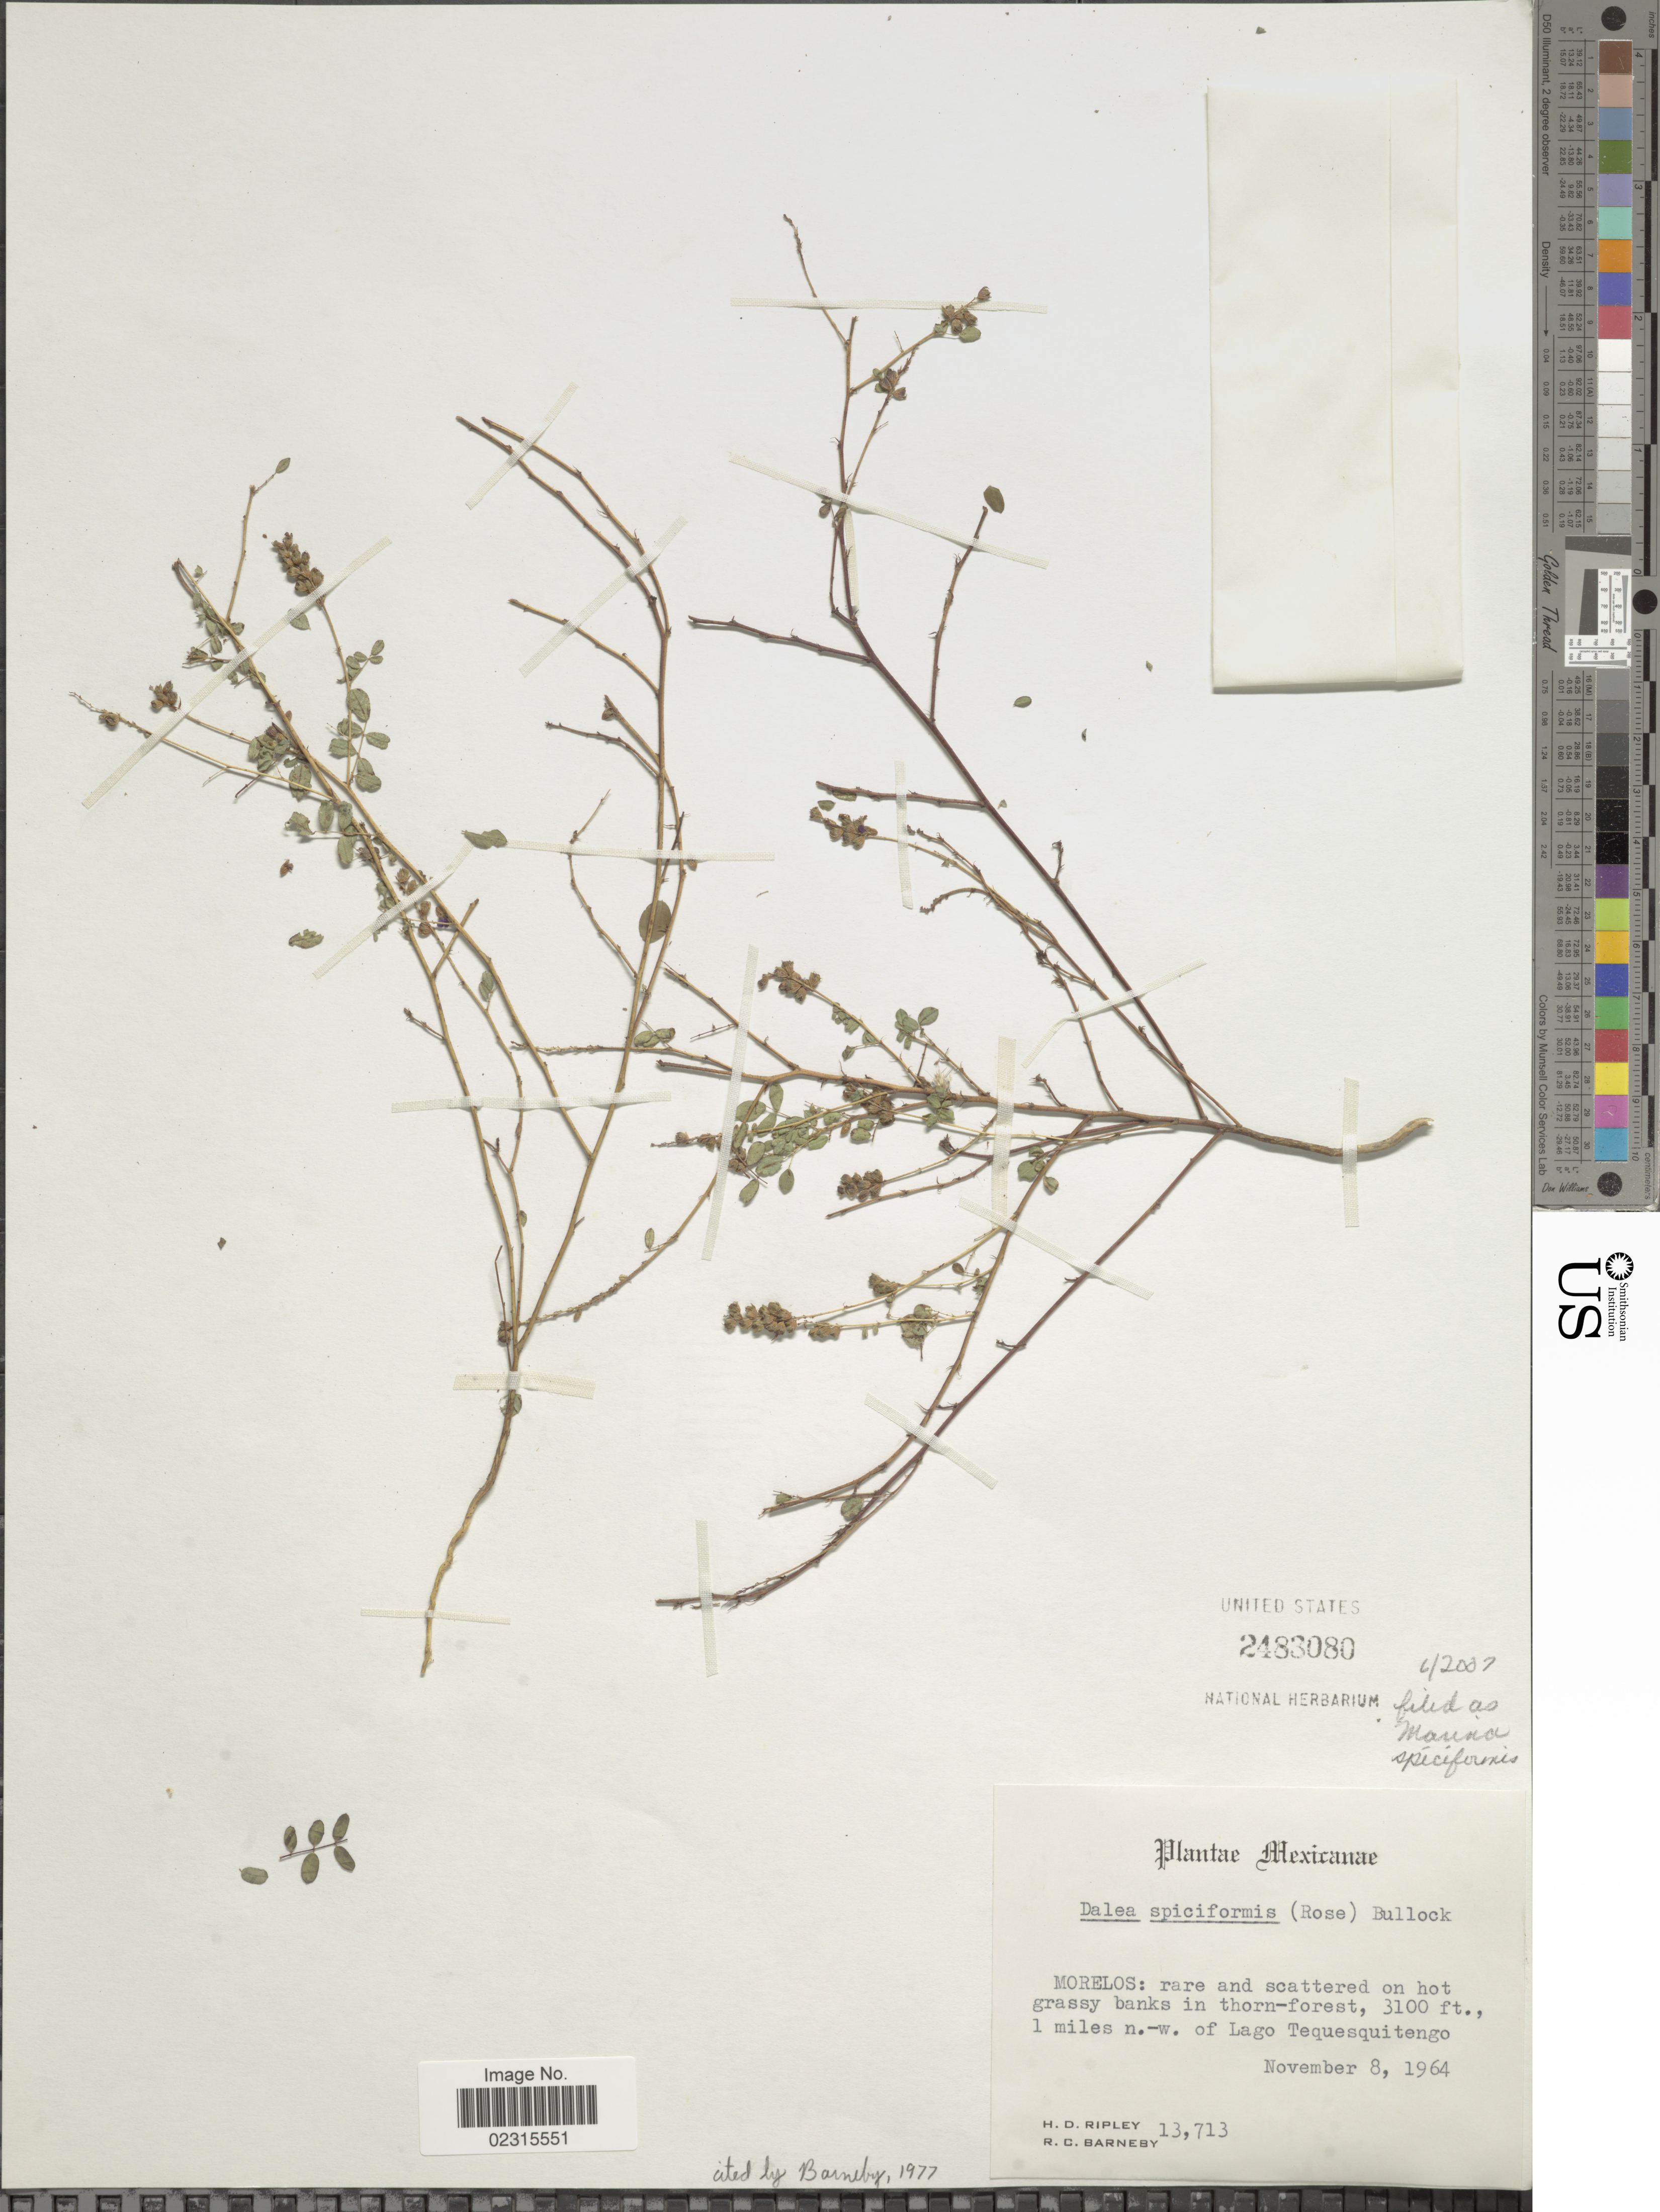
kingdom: Plantae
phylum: Tracheophyta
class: Magnoliopsida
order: Fabales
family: Fabaceae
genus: Marina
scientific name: Marina spiciformis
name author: (Rose) Barneby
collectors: H. Ripley & R. C. Barneby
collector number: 13713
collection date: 1964-11-08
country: Mexico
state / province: Morelos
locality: Morelos: rare and scattered on hot grassy banks in thorn-forest, 1 miles n.-w, of Lago Tequesquitengo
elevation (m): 945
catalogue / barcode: US 2483080